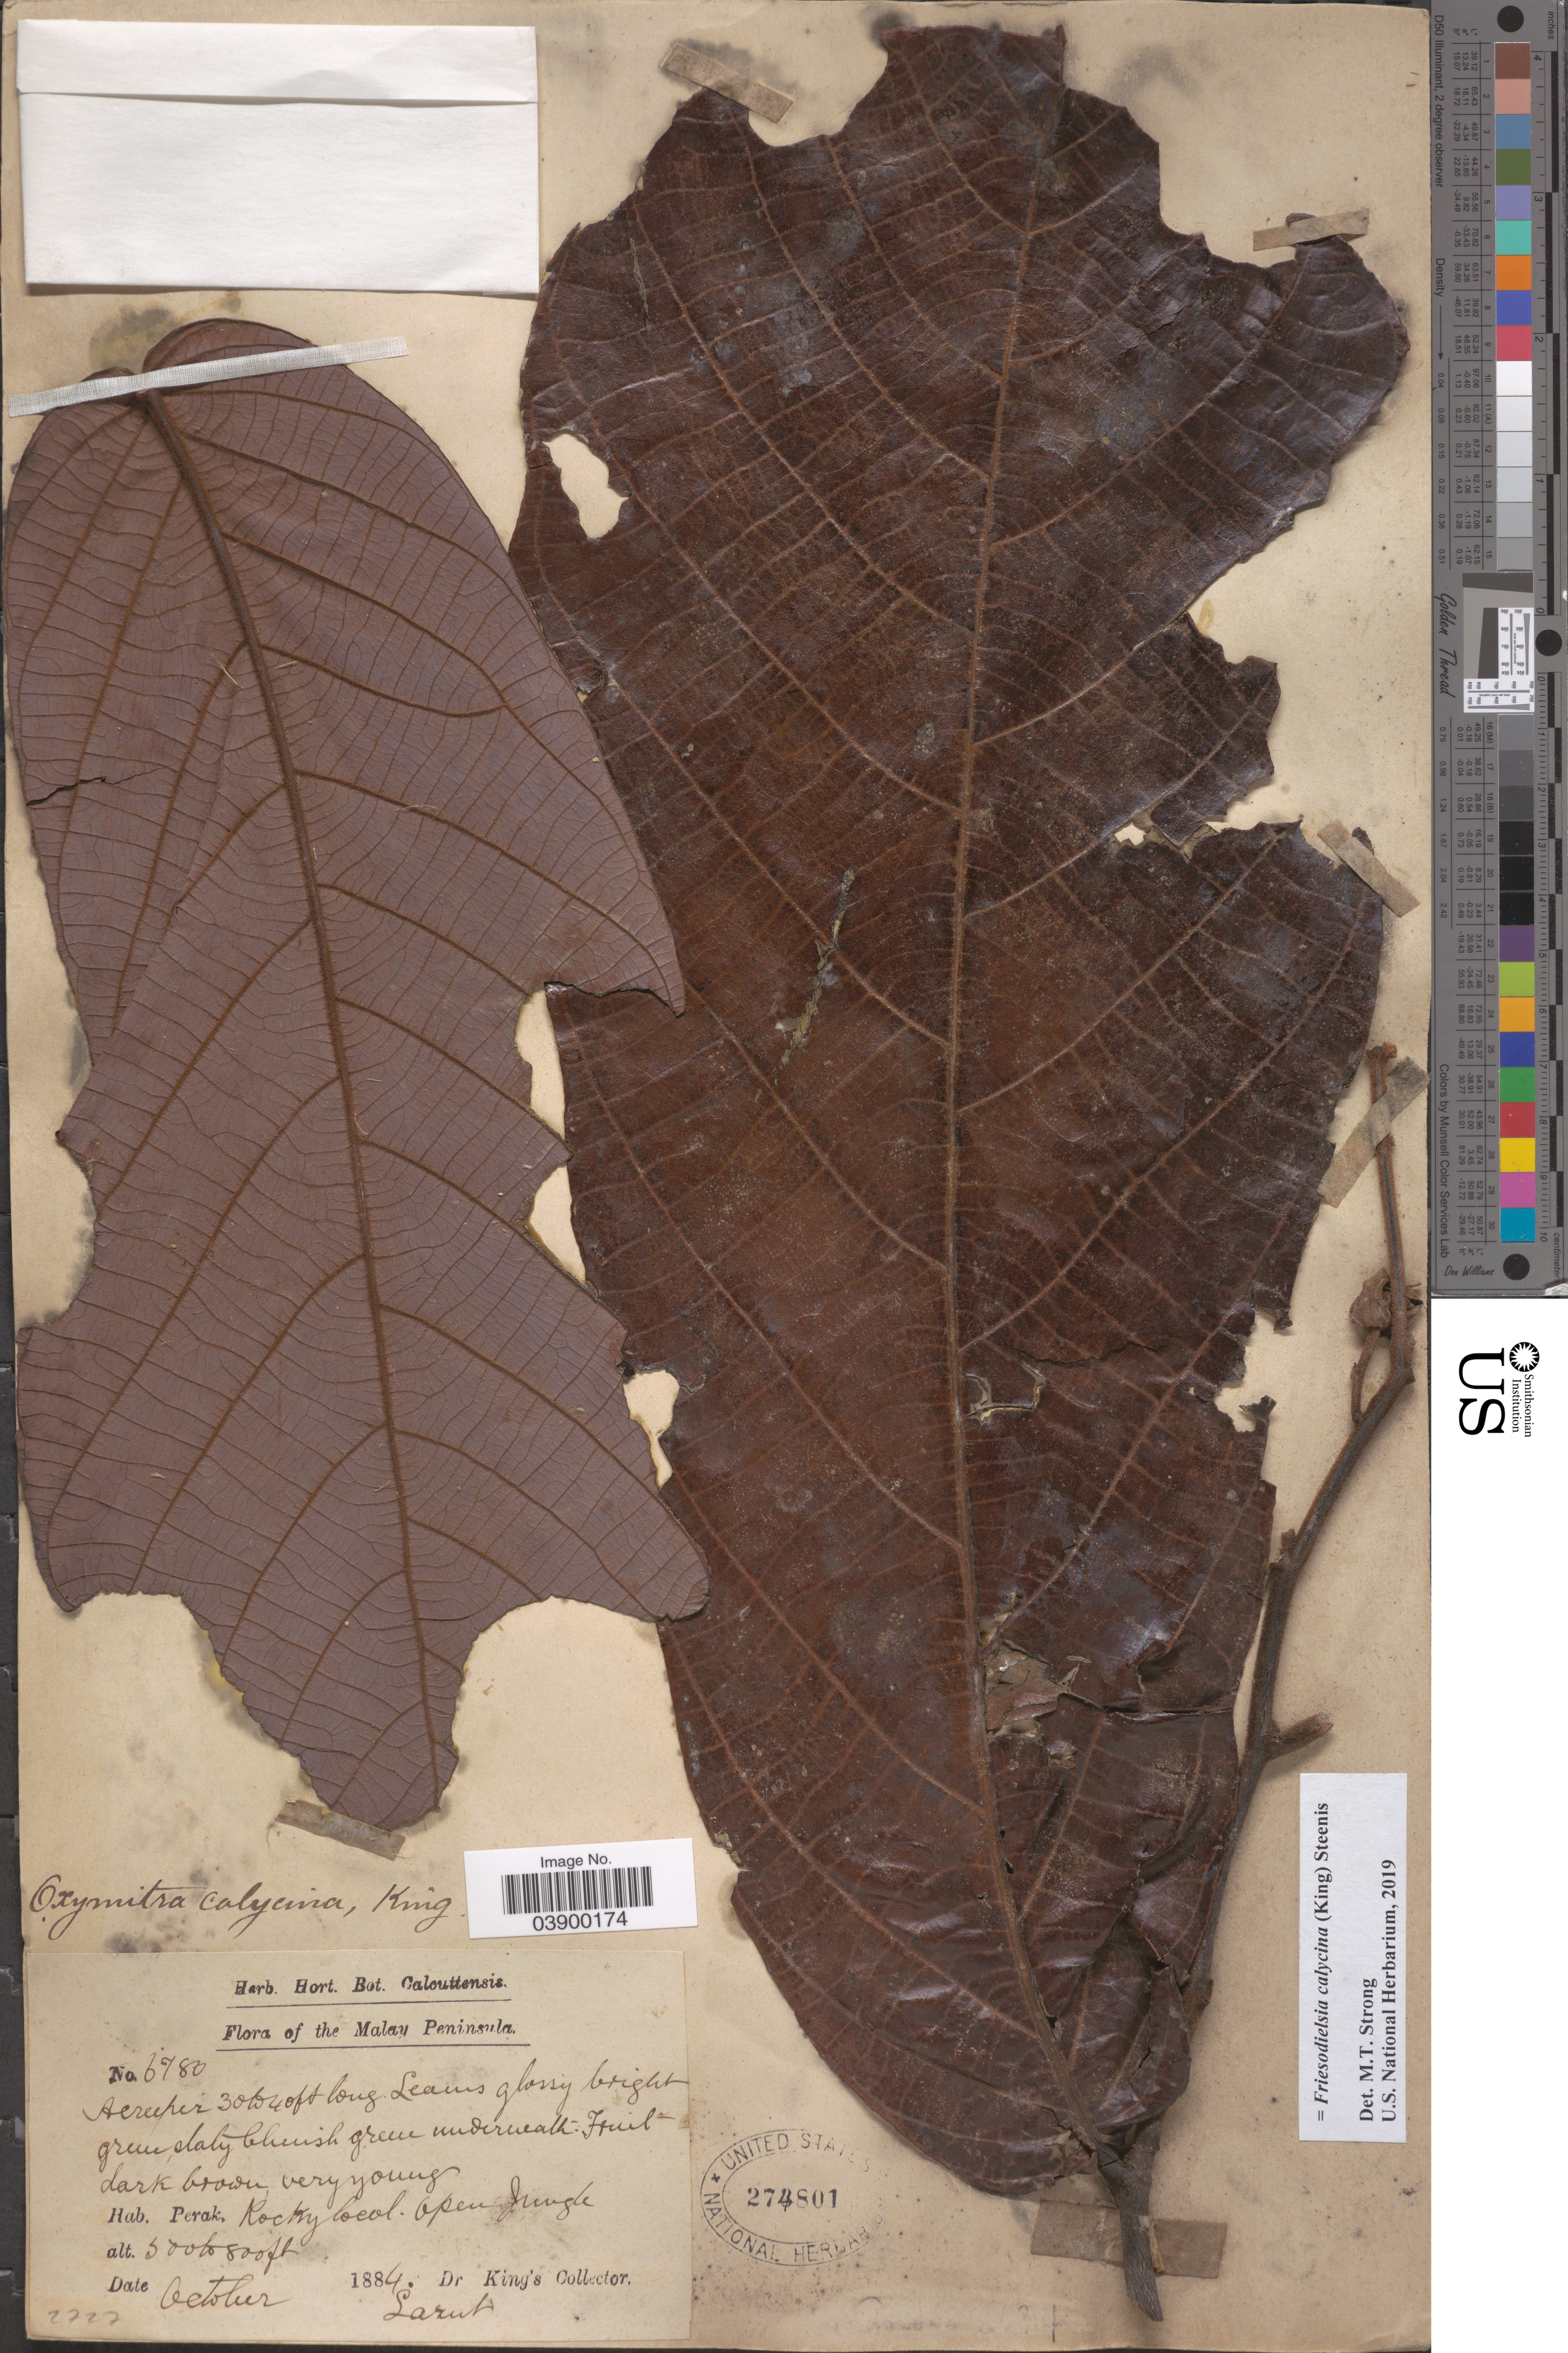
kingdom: Plantae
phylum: Tracheophyta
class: Magnoliopsida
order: Magnoliales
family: Annonaceae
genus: Friesodielsia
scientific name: Friesodielsia calycina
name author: (King) Steenis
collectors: Dr. King's collector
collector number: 6780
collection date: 1884-10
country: Malaysia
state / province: Perak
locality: The Malay Peninsula. Larut.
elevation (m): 152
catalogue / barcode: US 274801